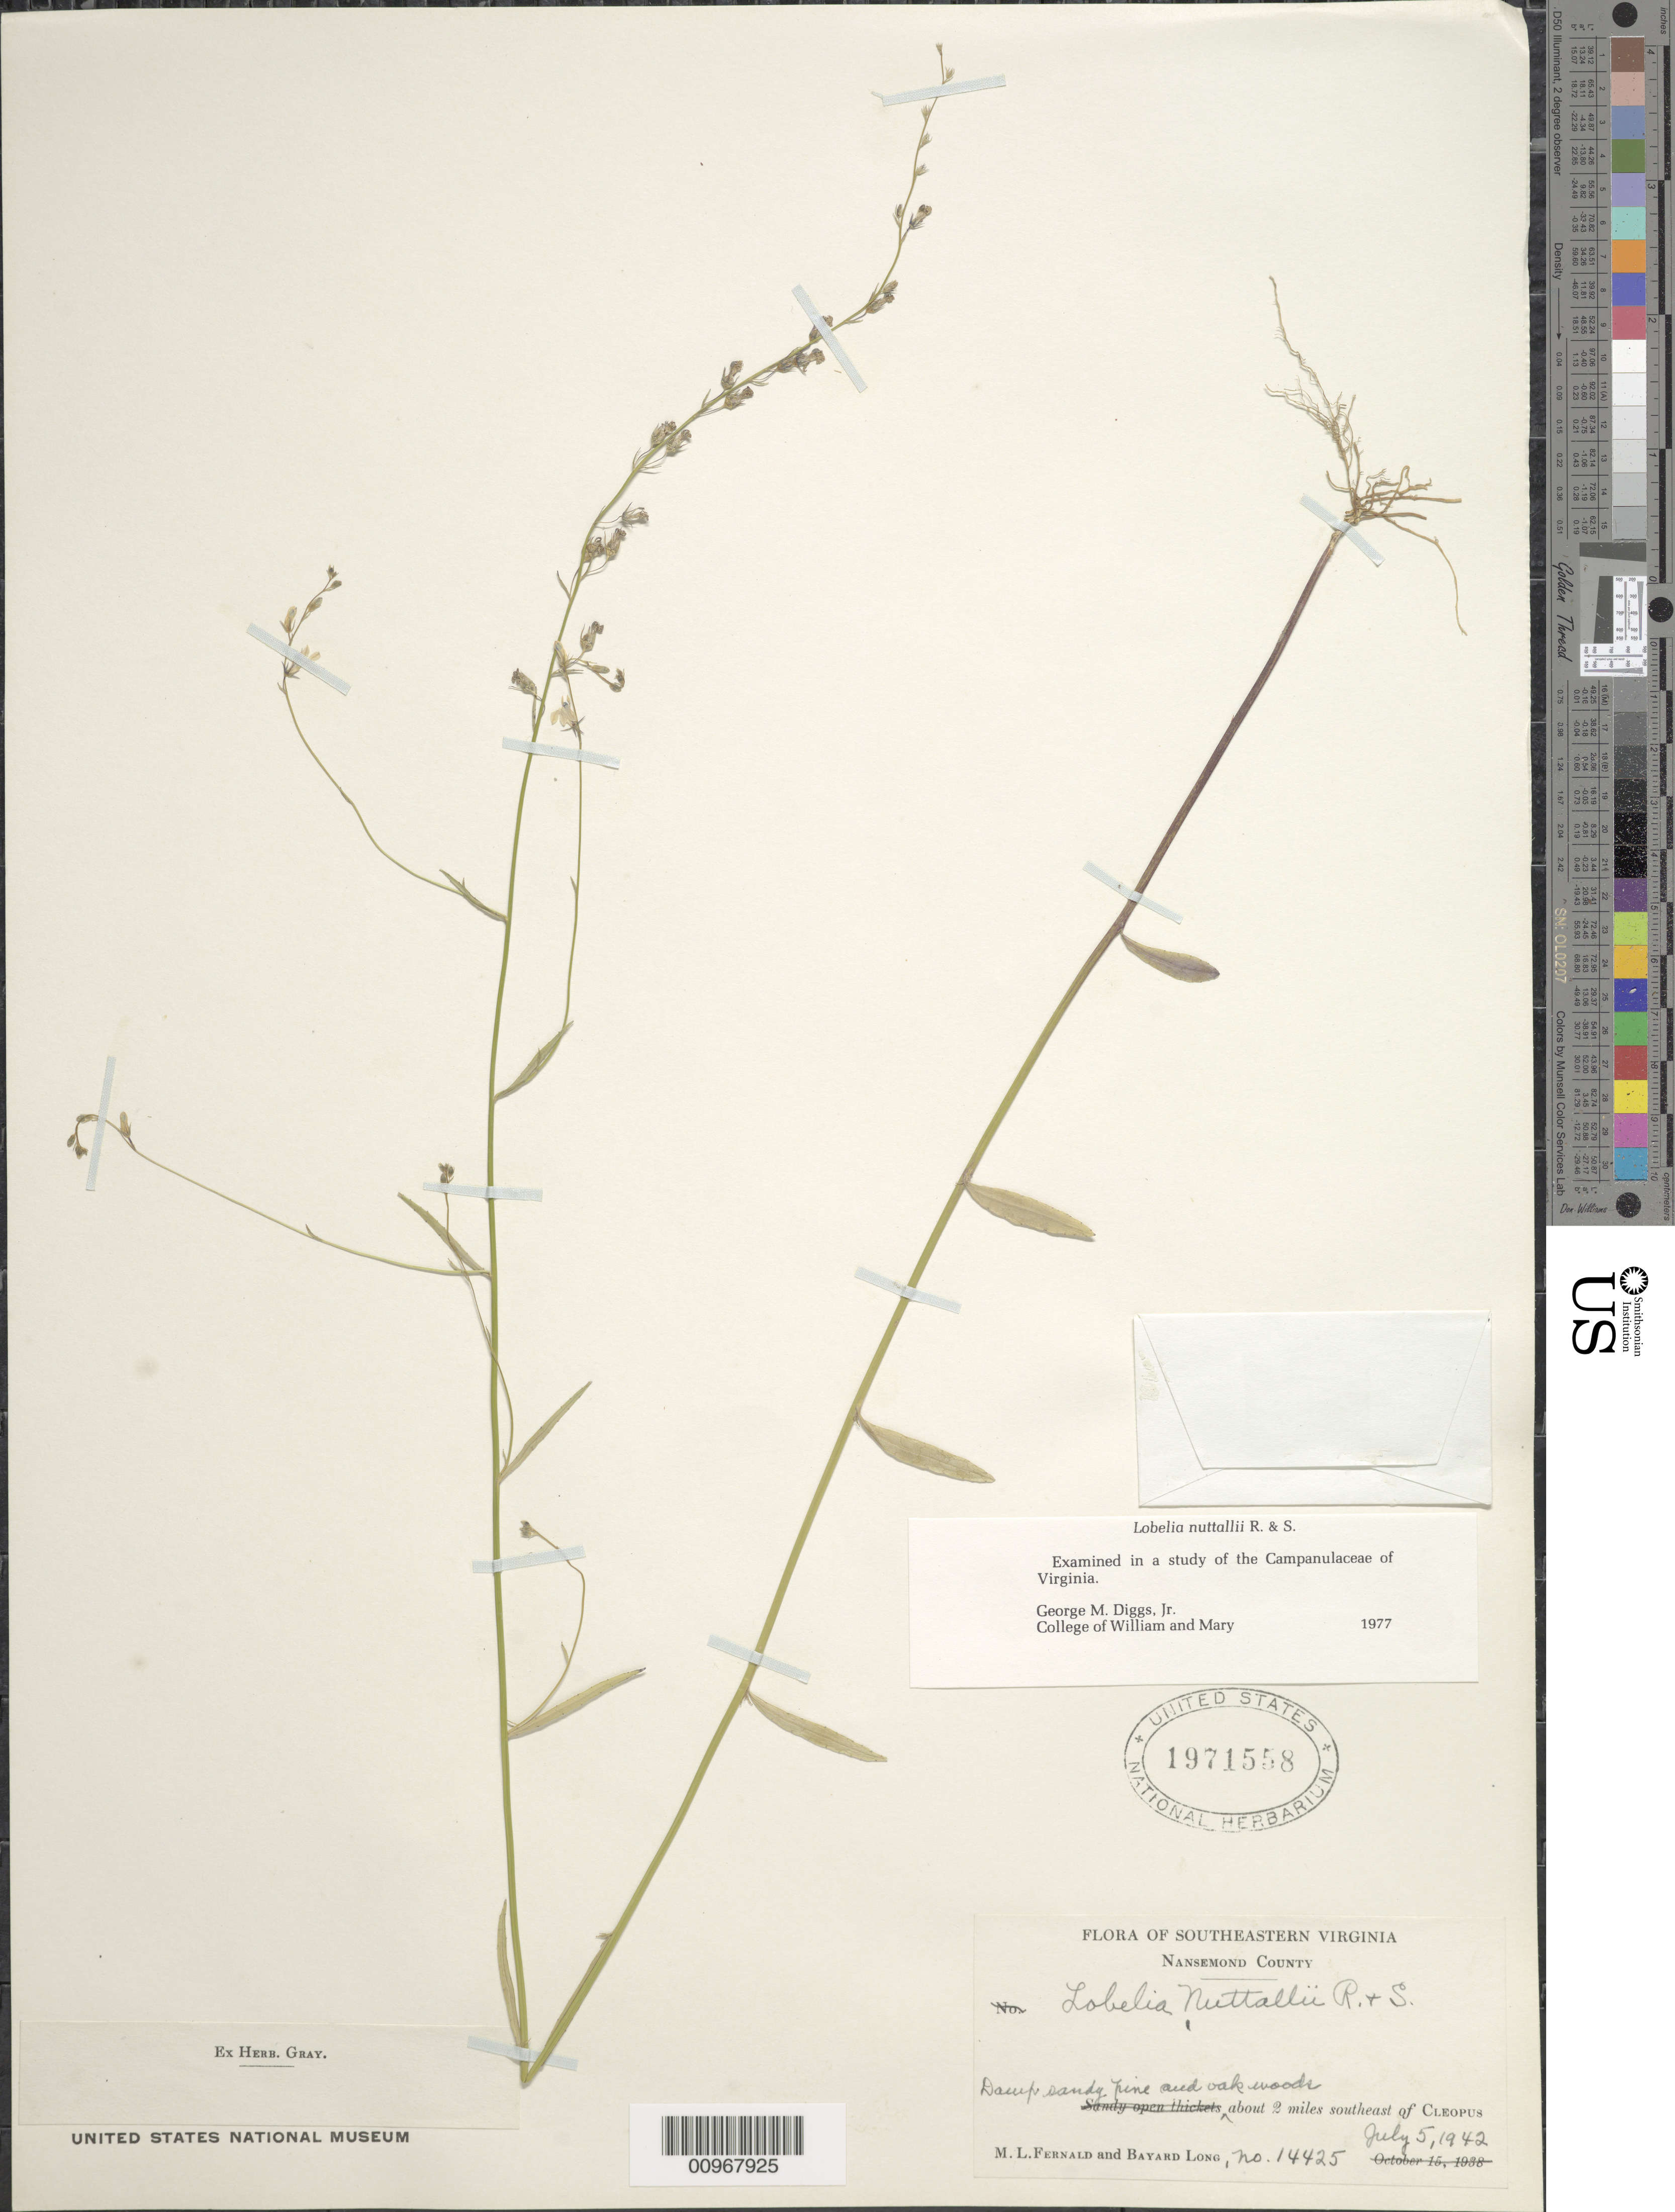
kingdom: Plantae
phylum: Tracheophyta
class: Magnoliopsida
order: Asterales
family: Campanulaceae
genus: Lobelia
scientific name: Lobelia nuttallii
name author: Schult.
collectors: M. L. Fernald & B. H. Long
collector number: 14425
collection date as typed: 05 Jul 1942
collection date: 1942-07-05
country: United States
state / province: Virginia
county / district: City of Alexandria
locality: About 2 miles SE of Cleopus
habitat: damp sandy pine and oak woods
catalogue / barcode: US 1971558